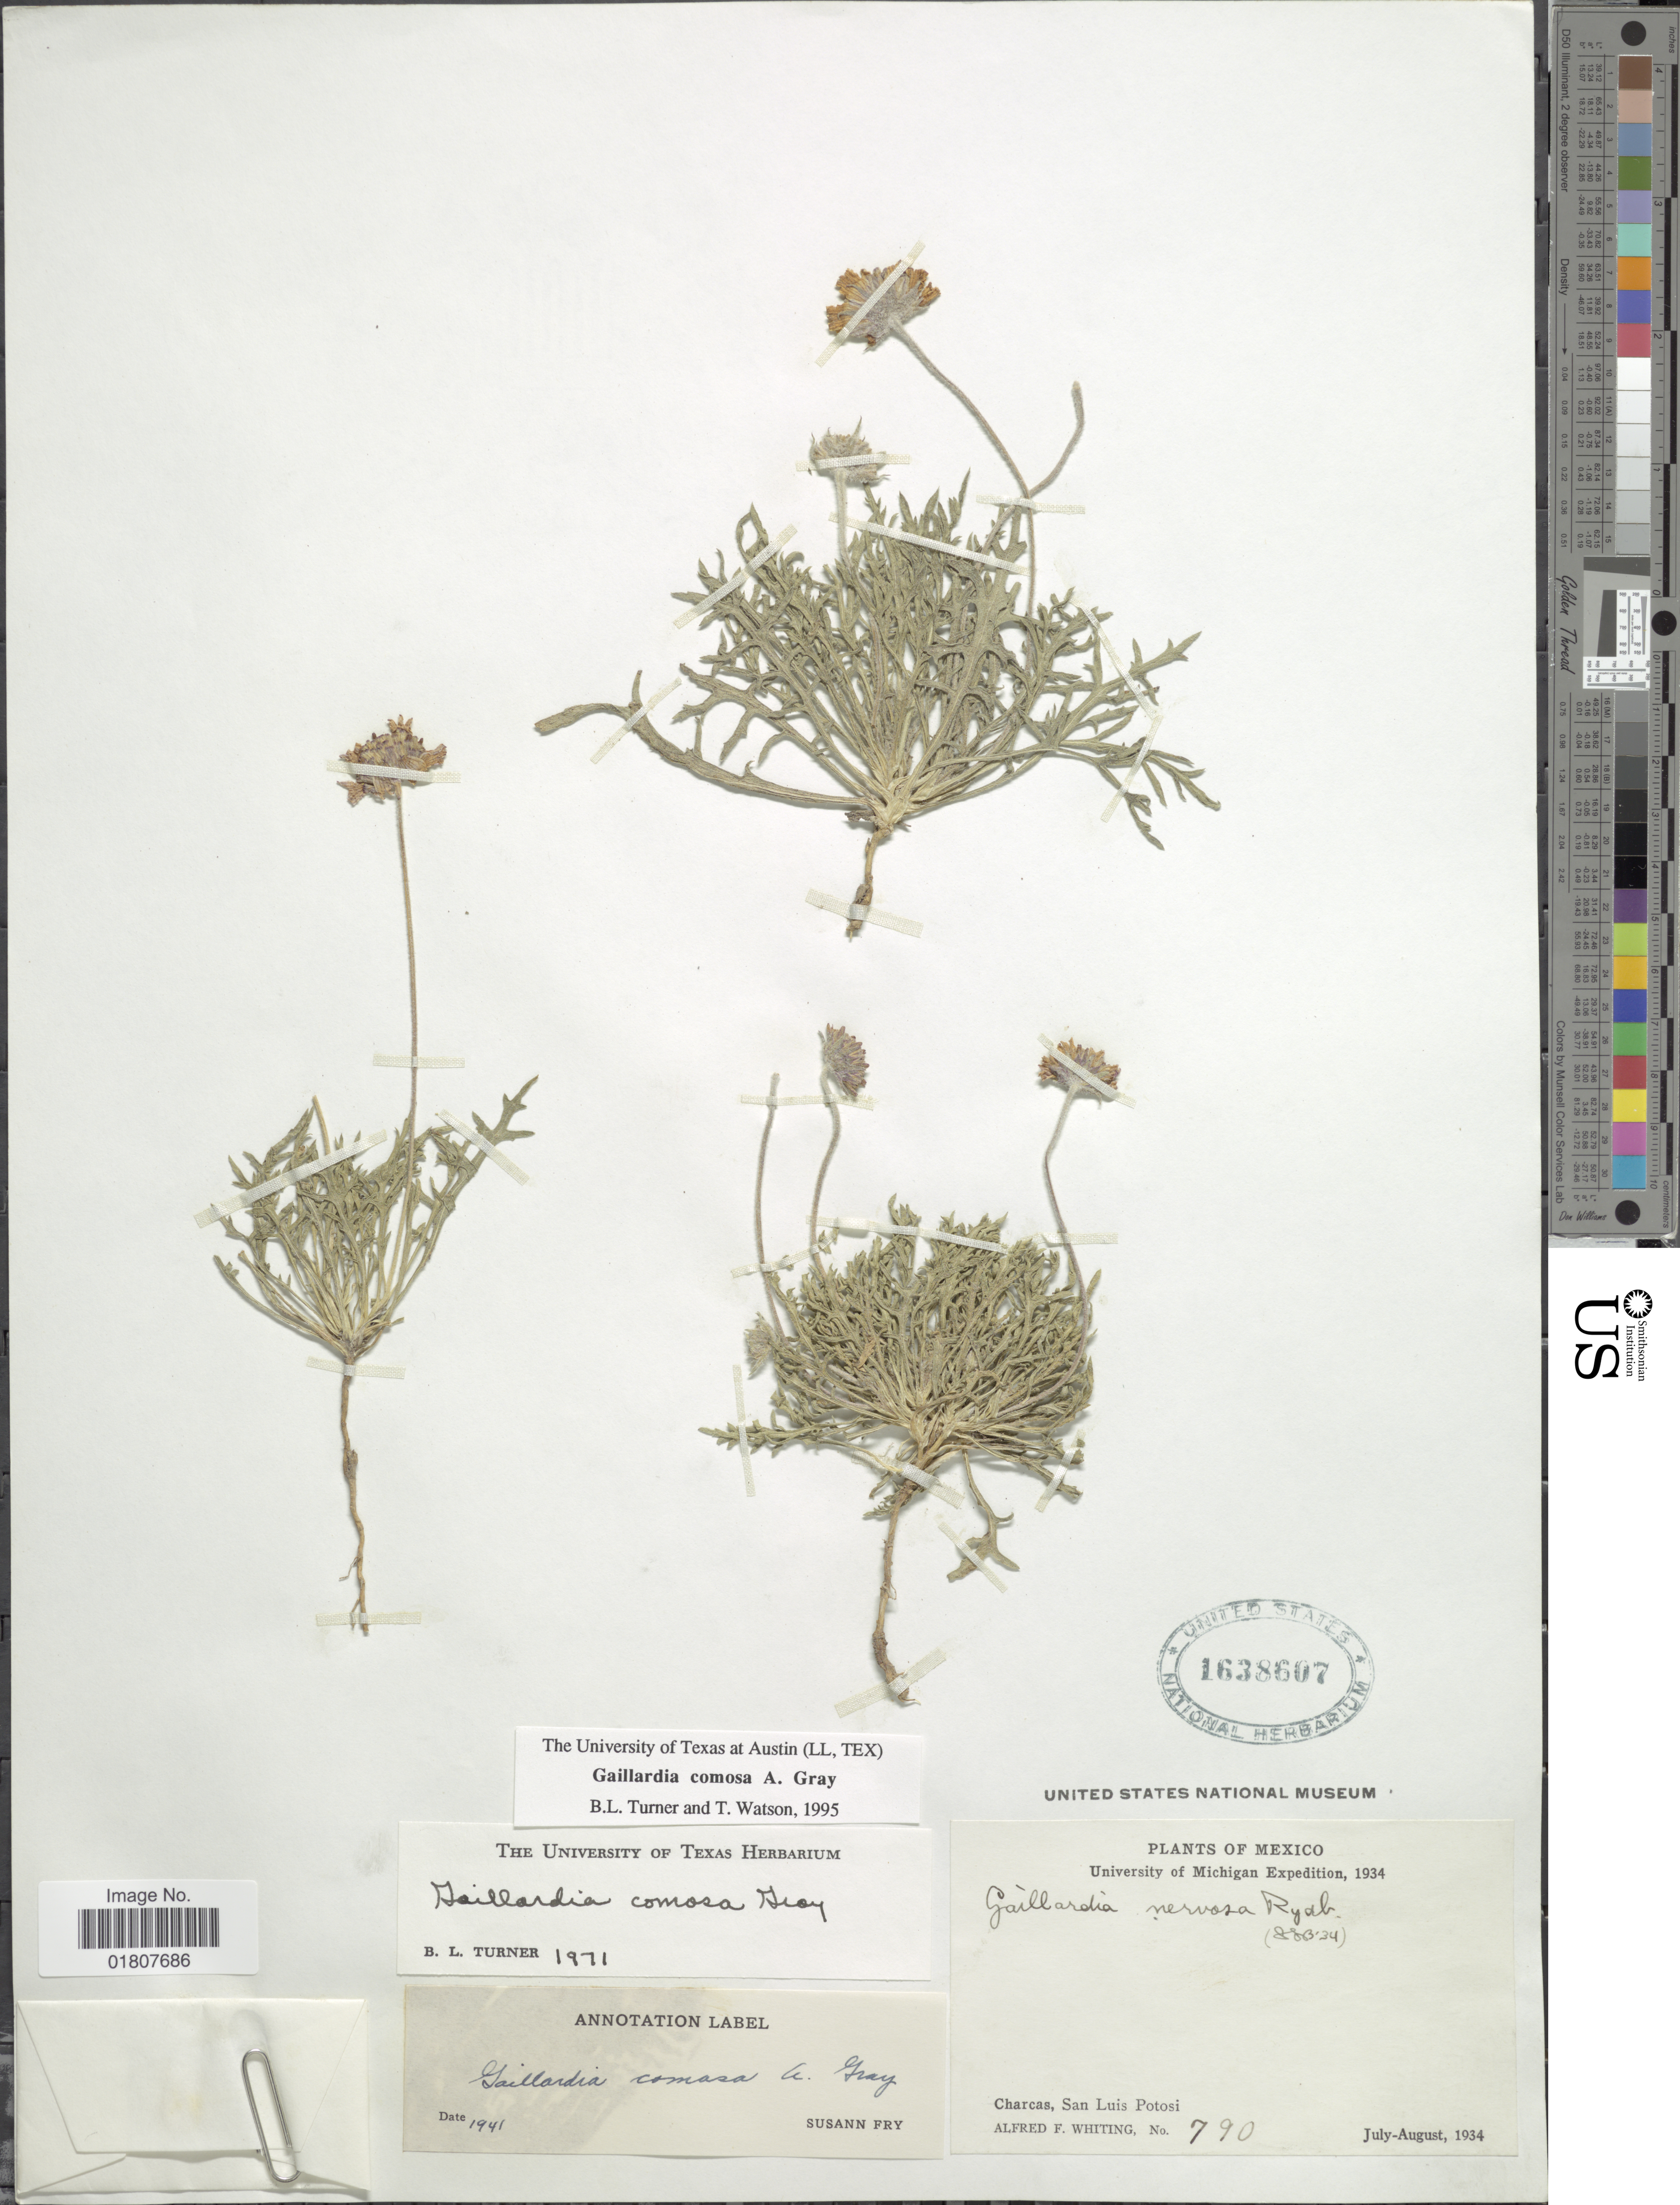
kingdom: Plantae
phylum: Tracheophyta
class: Magnoliopsida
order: Asterales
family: Asteraceae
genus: Gaillardia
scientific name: Gaillardia comosa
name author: A. Gray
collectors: A. F. Whiting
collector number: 790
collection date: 1934-07/1934-08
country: Mexico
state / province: San Luis Potosí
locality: Charcas, San Luis Potosi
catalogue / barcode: US 1638607